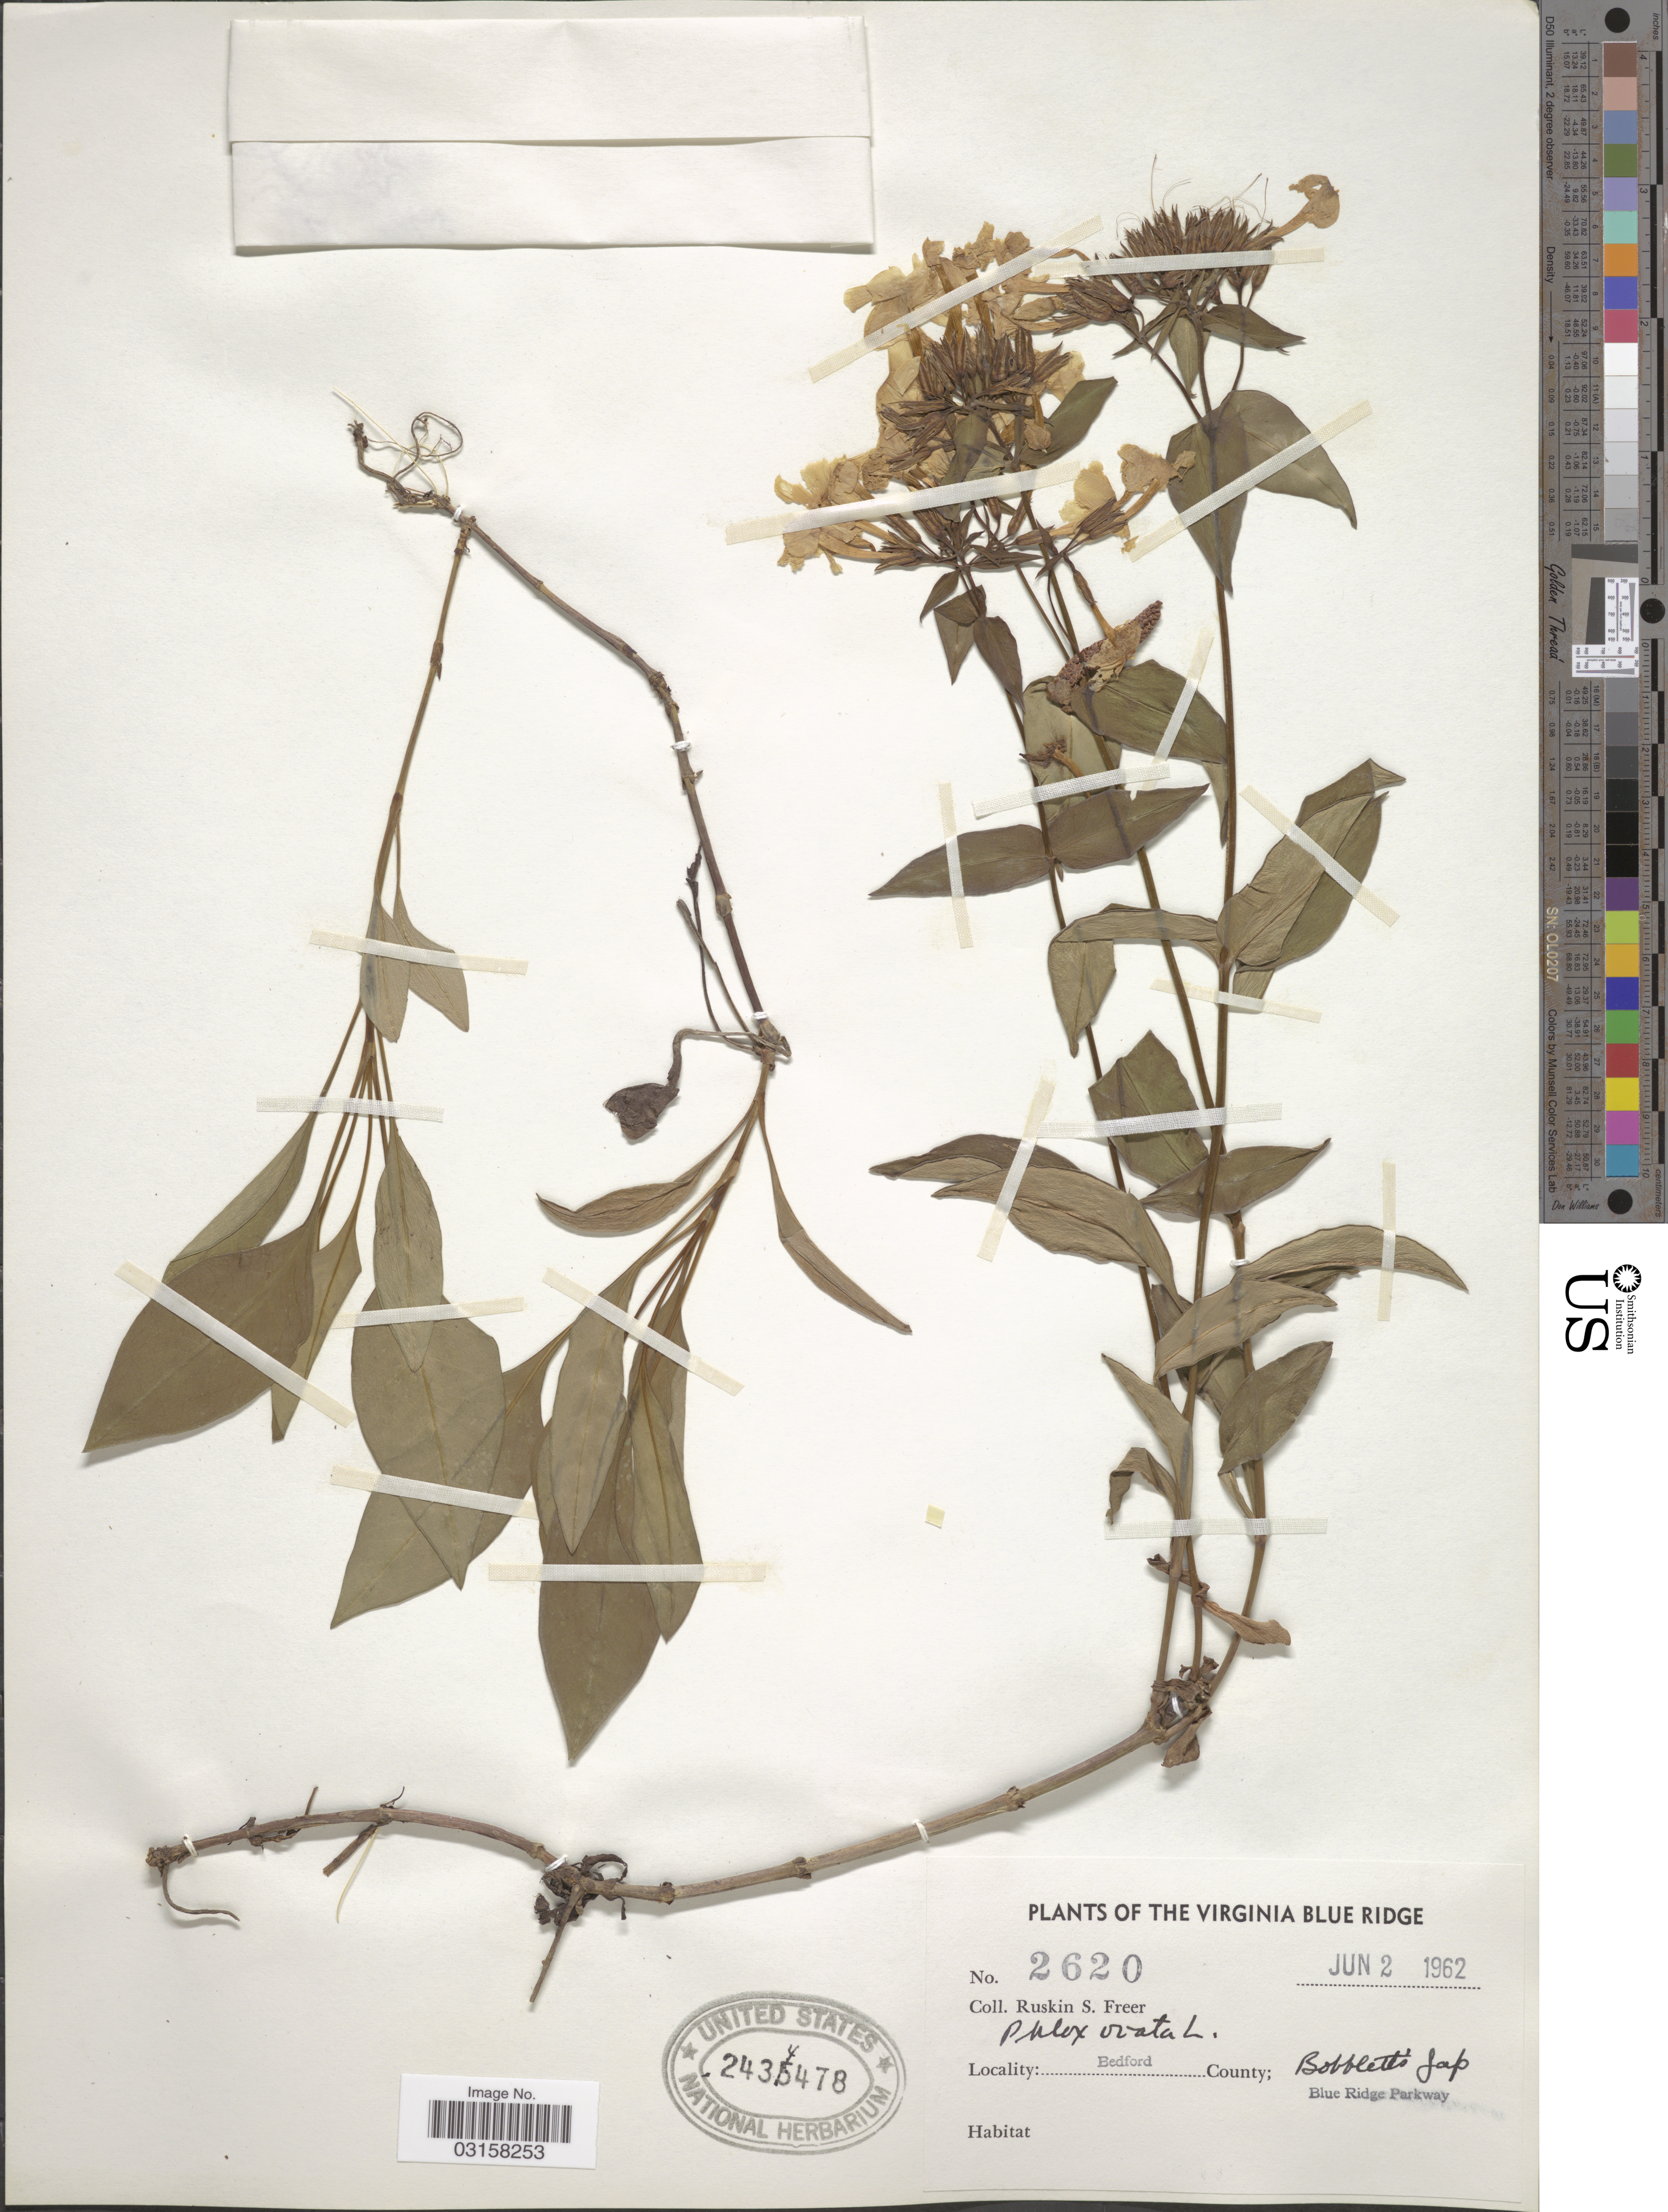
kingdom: Plantae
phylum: Tracheophyta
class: Magnoliopsida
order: Ericales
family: Polemoniaceae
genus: Phlox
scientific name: Phlox ovata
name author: L.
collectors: R. Freer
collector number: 2620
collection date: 1962-06-02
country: United States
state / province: Virginia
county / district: Bedford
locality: The Virginia Blue Ridge. Bedford County; Bobblett's Gap. Blue Ridge Parkway.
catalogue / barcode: US 2434478